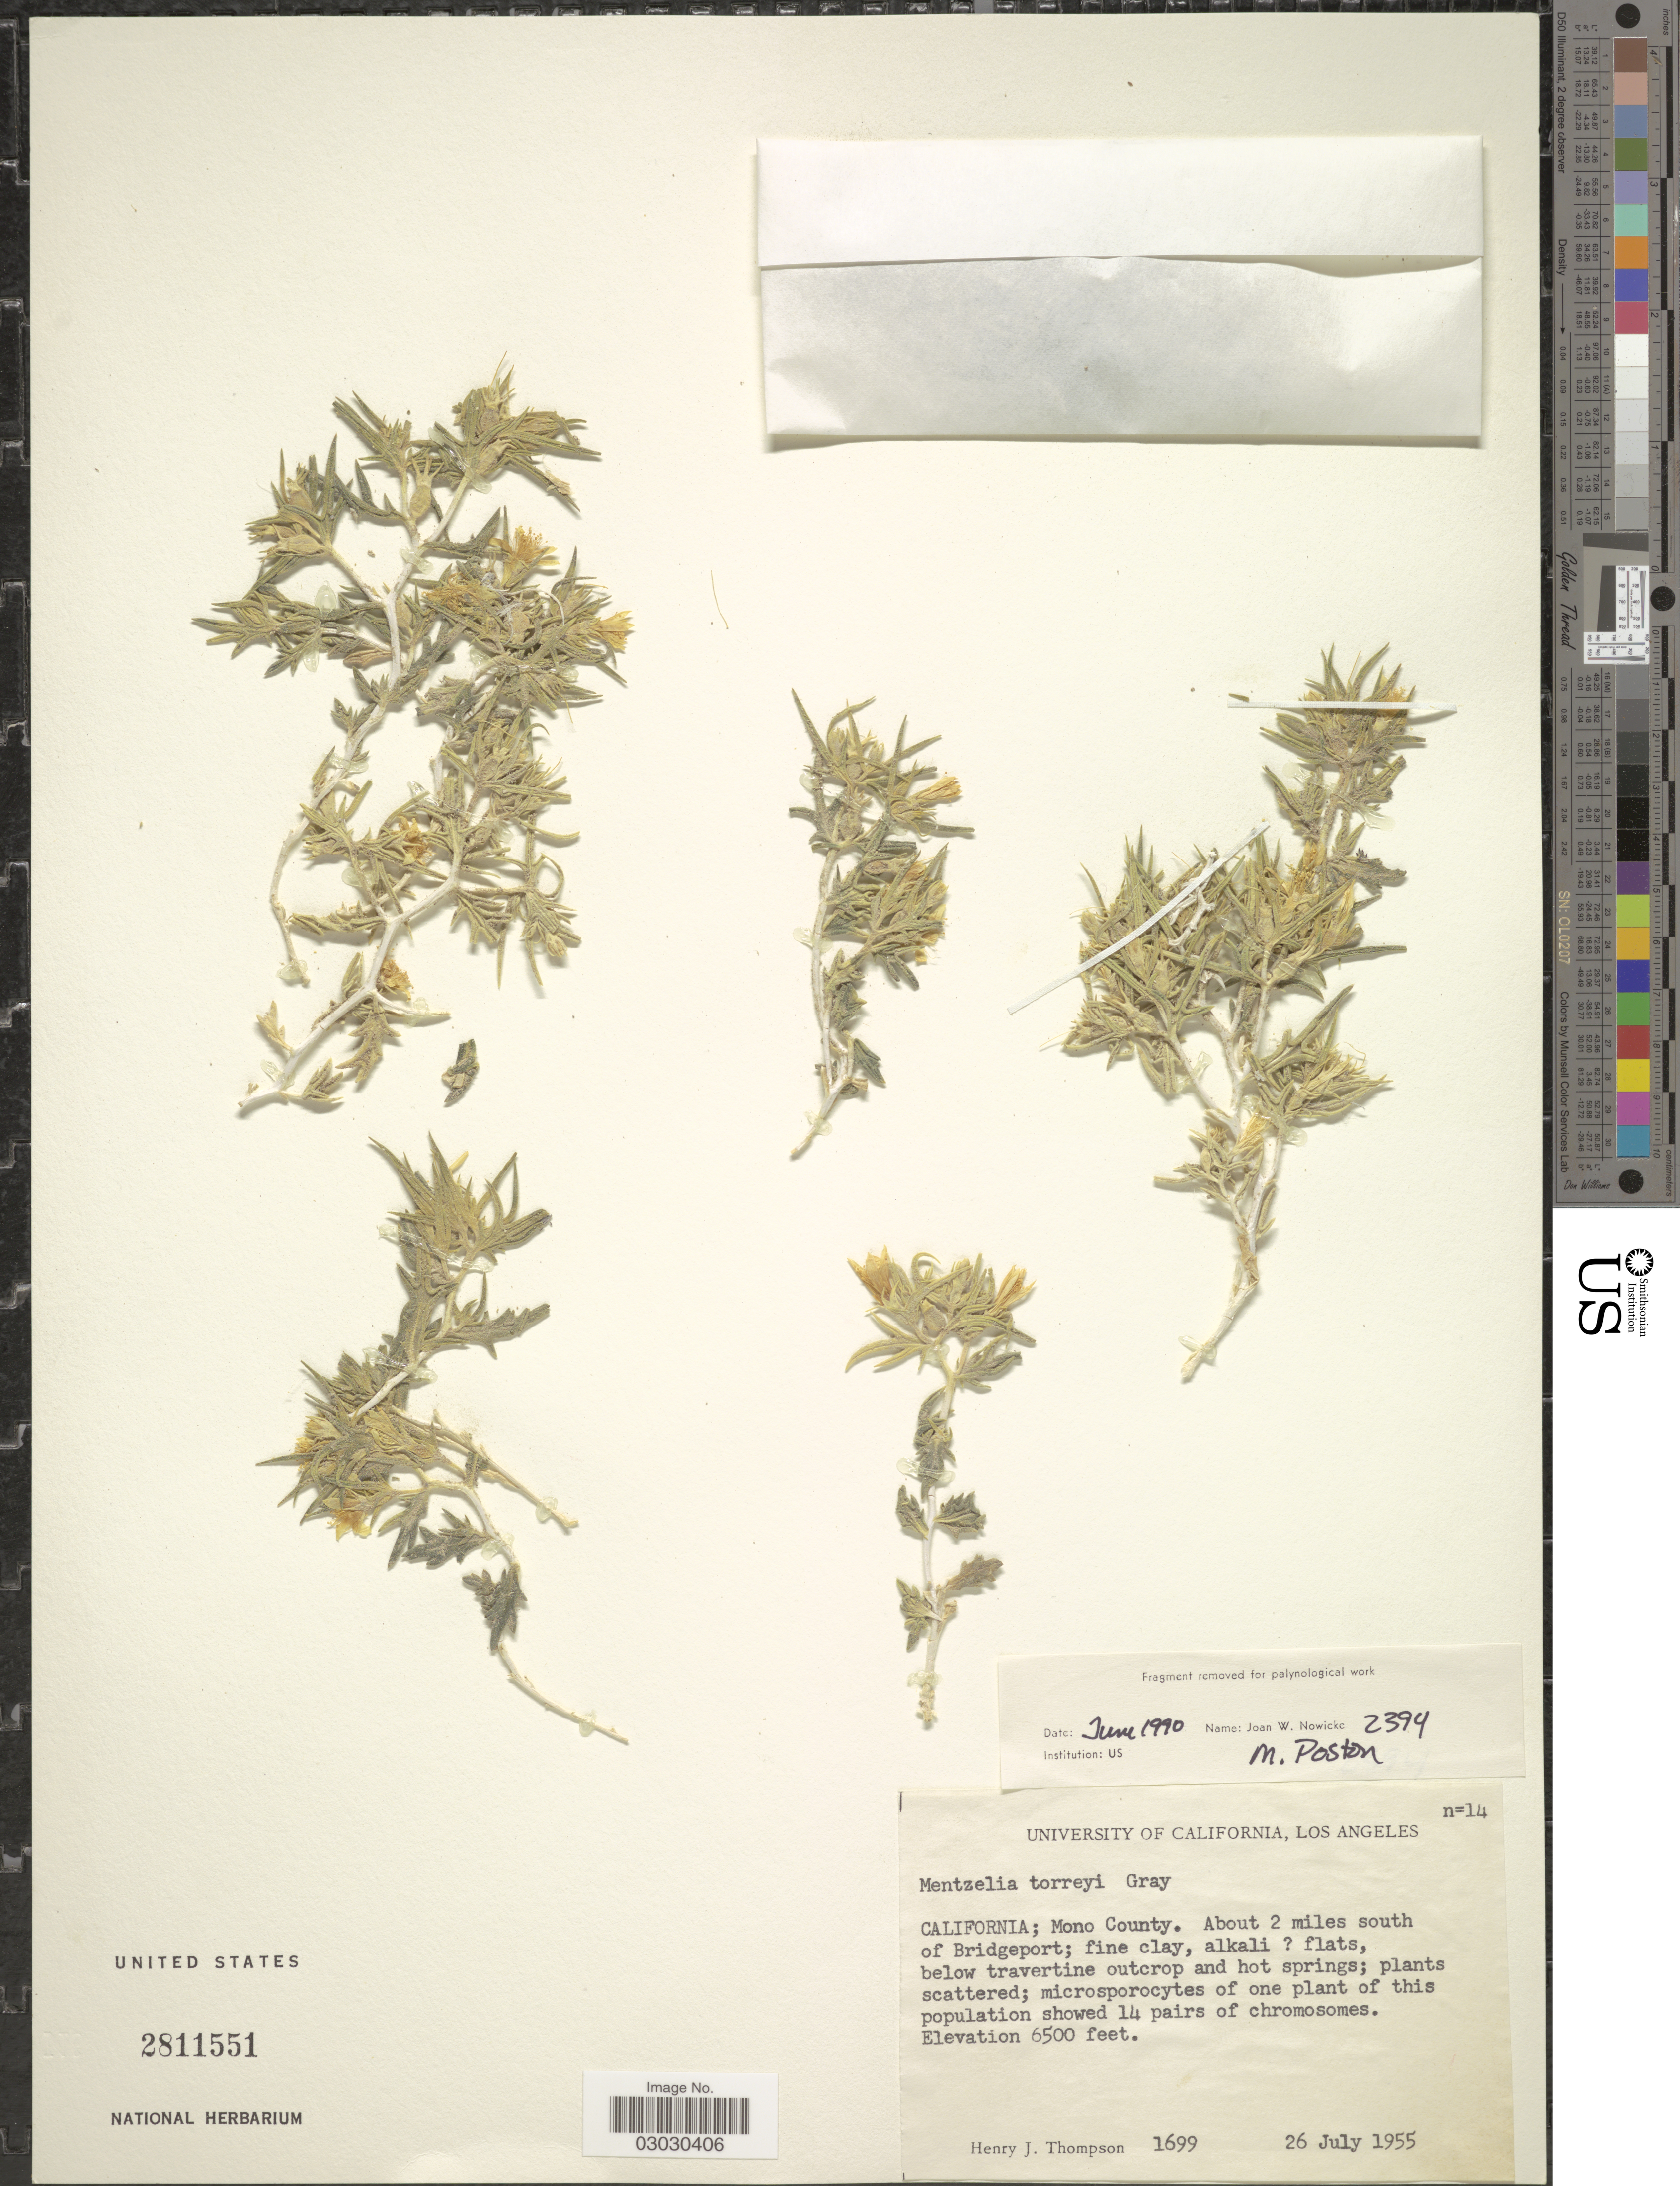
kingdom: Plantae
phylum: Tracheophyta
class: Magnoliopsida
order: Cornales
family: Loasaceae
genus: Mentzelia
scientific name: Mentzelia torreyi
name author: A. Gray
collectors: H. J. Thompson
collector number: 1699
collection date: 1955-07-26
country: United States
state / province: California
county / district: Mono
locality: Mono County. About 2 miles south of Bridgeport.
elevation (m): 1981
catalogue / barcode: US 2811551